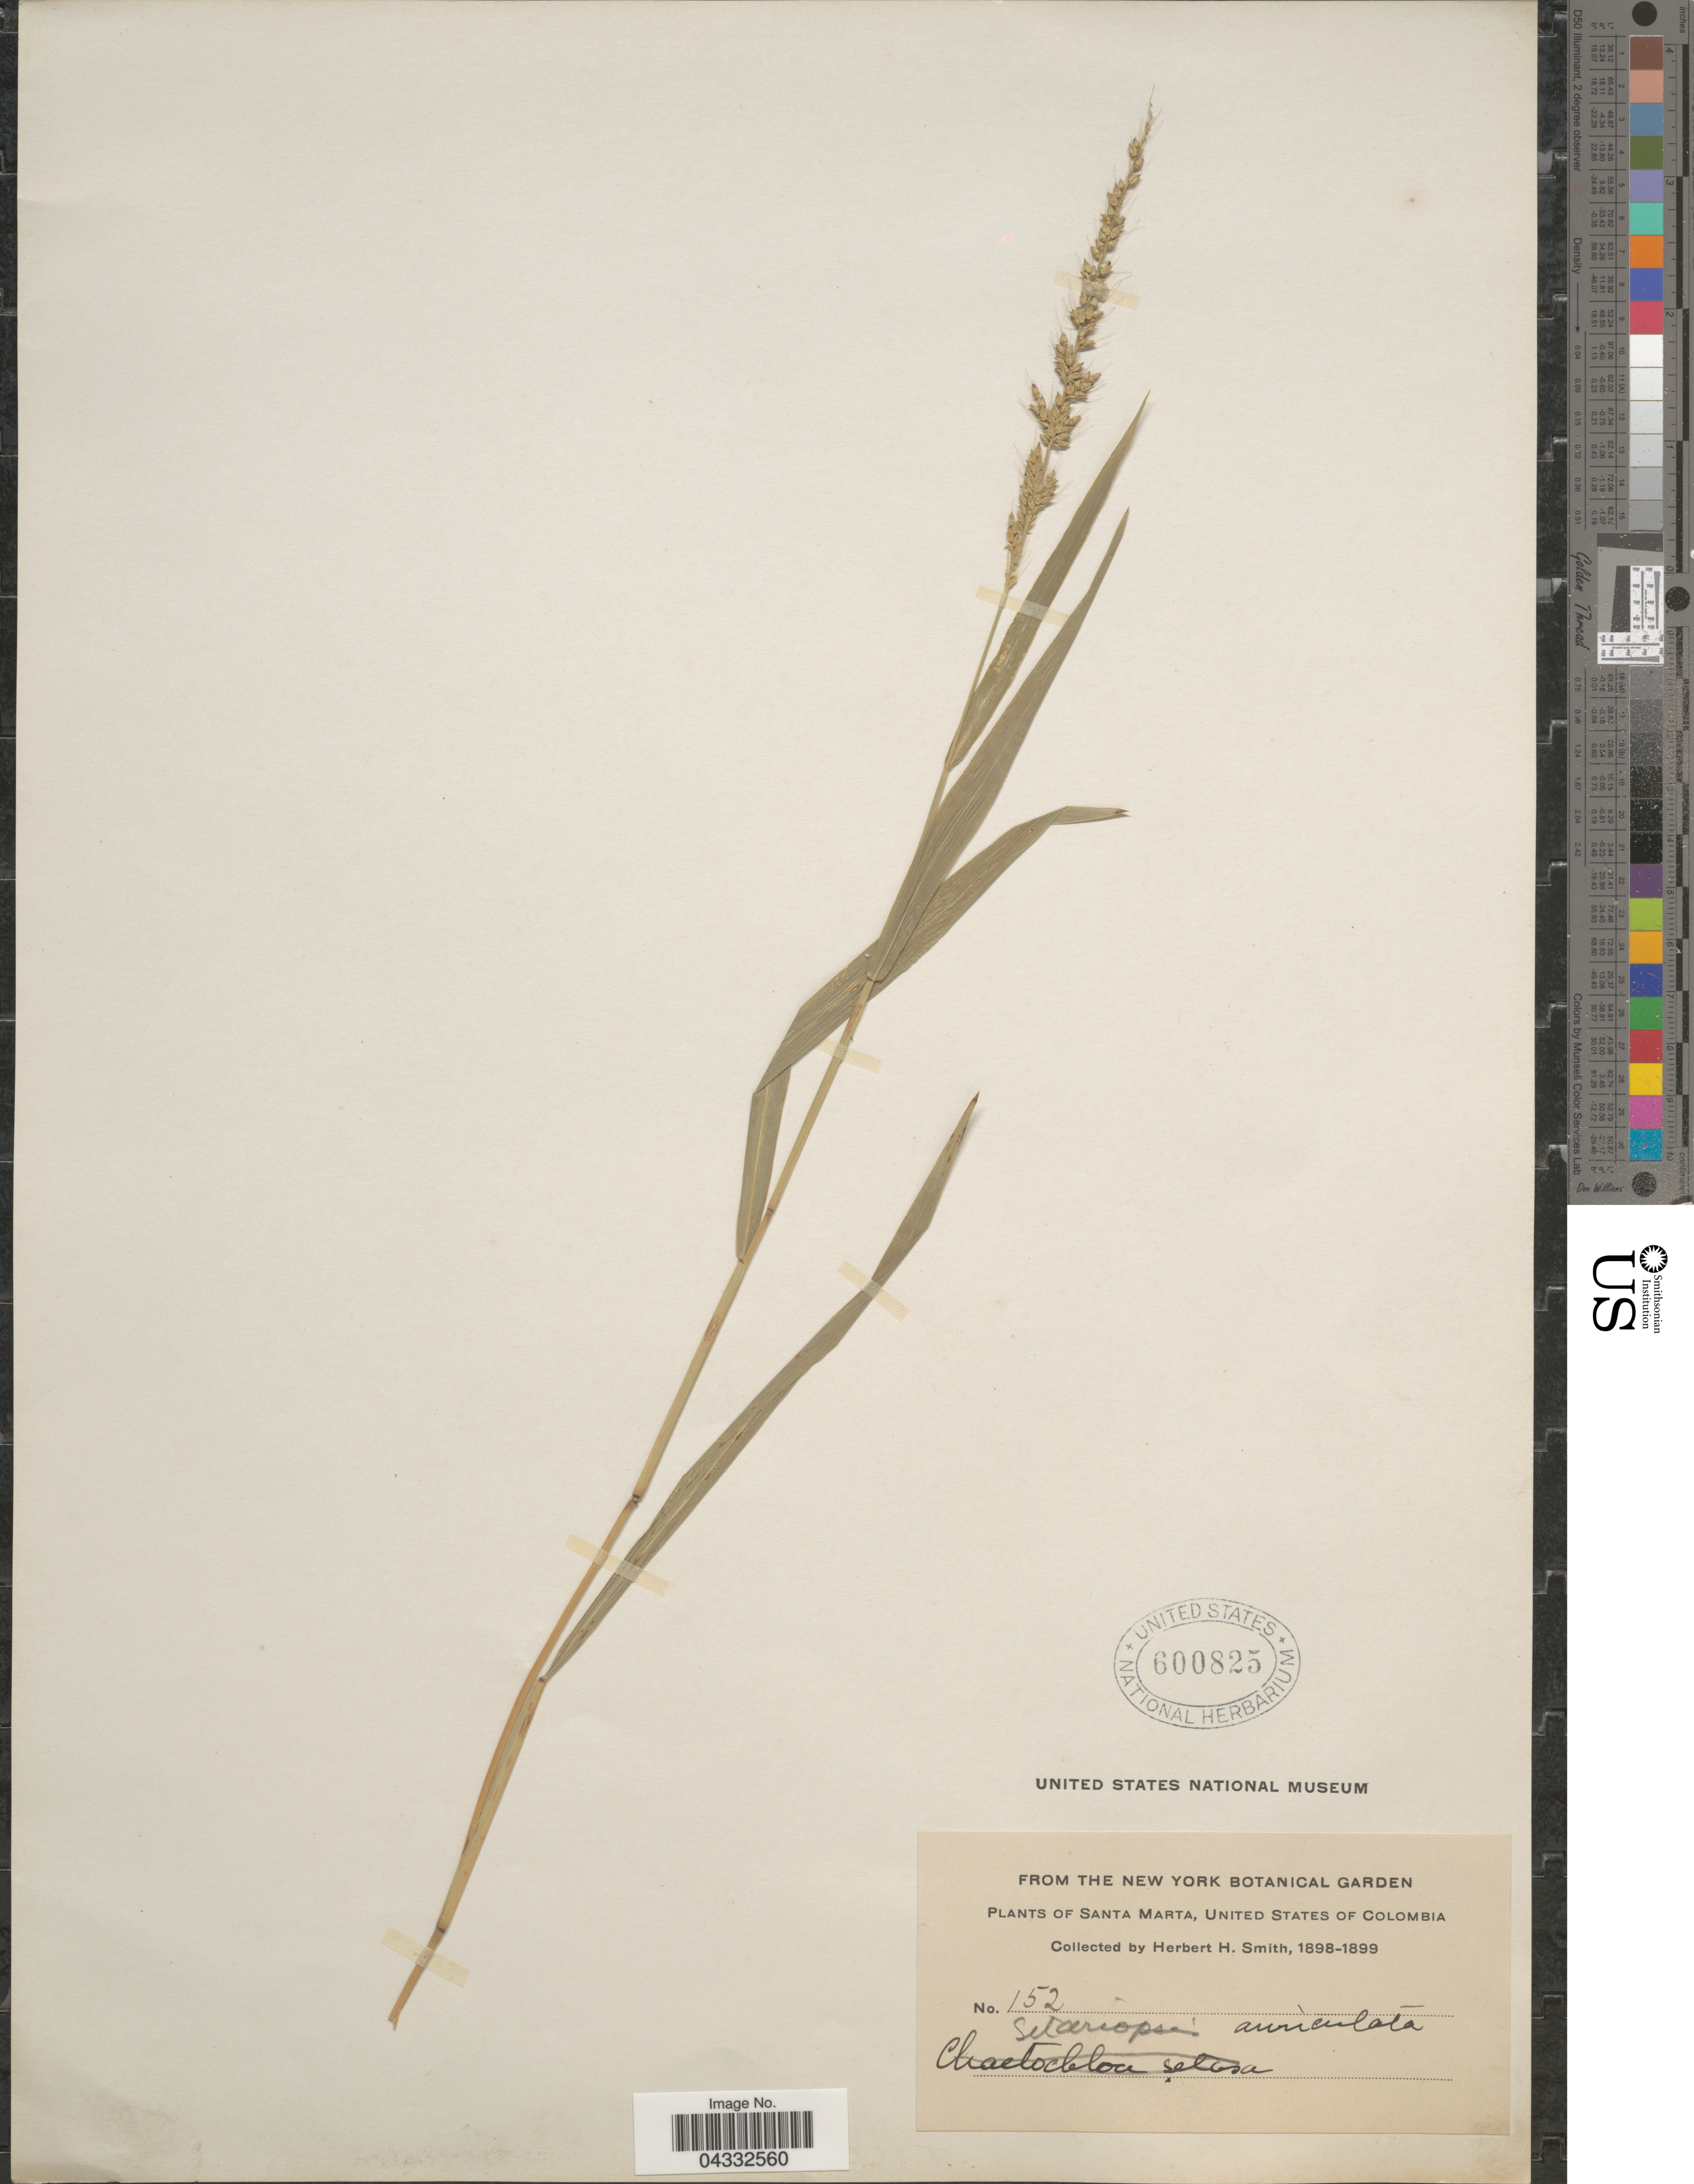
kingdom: Plantae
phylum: Tracheophyta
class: Liliopsida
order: Poales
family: Poaceae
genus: Setariopsis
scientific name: Setariopsis auriculata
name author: (E. Fourn.) Scribn.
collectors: Herbert H. Smith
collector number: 152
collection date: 1898/1899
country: Colombia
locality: Santa Marta, United States of Colombia.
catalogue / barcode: US 600825